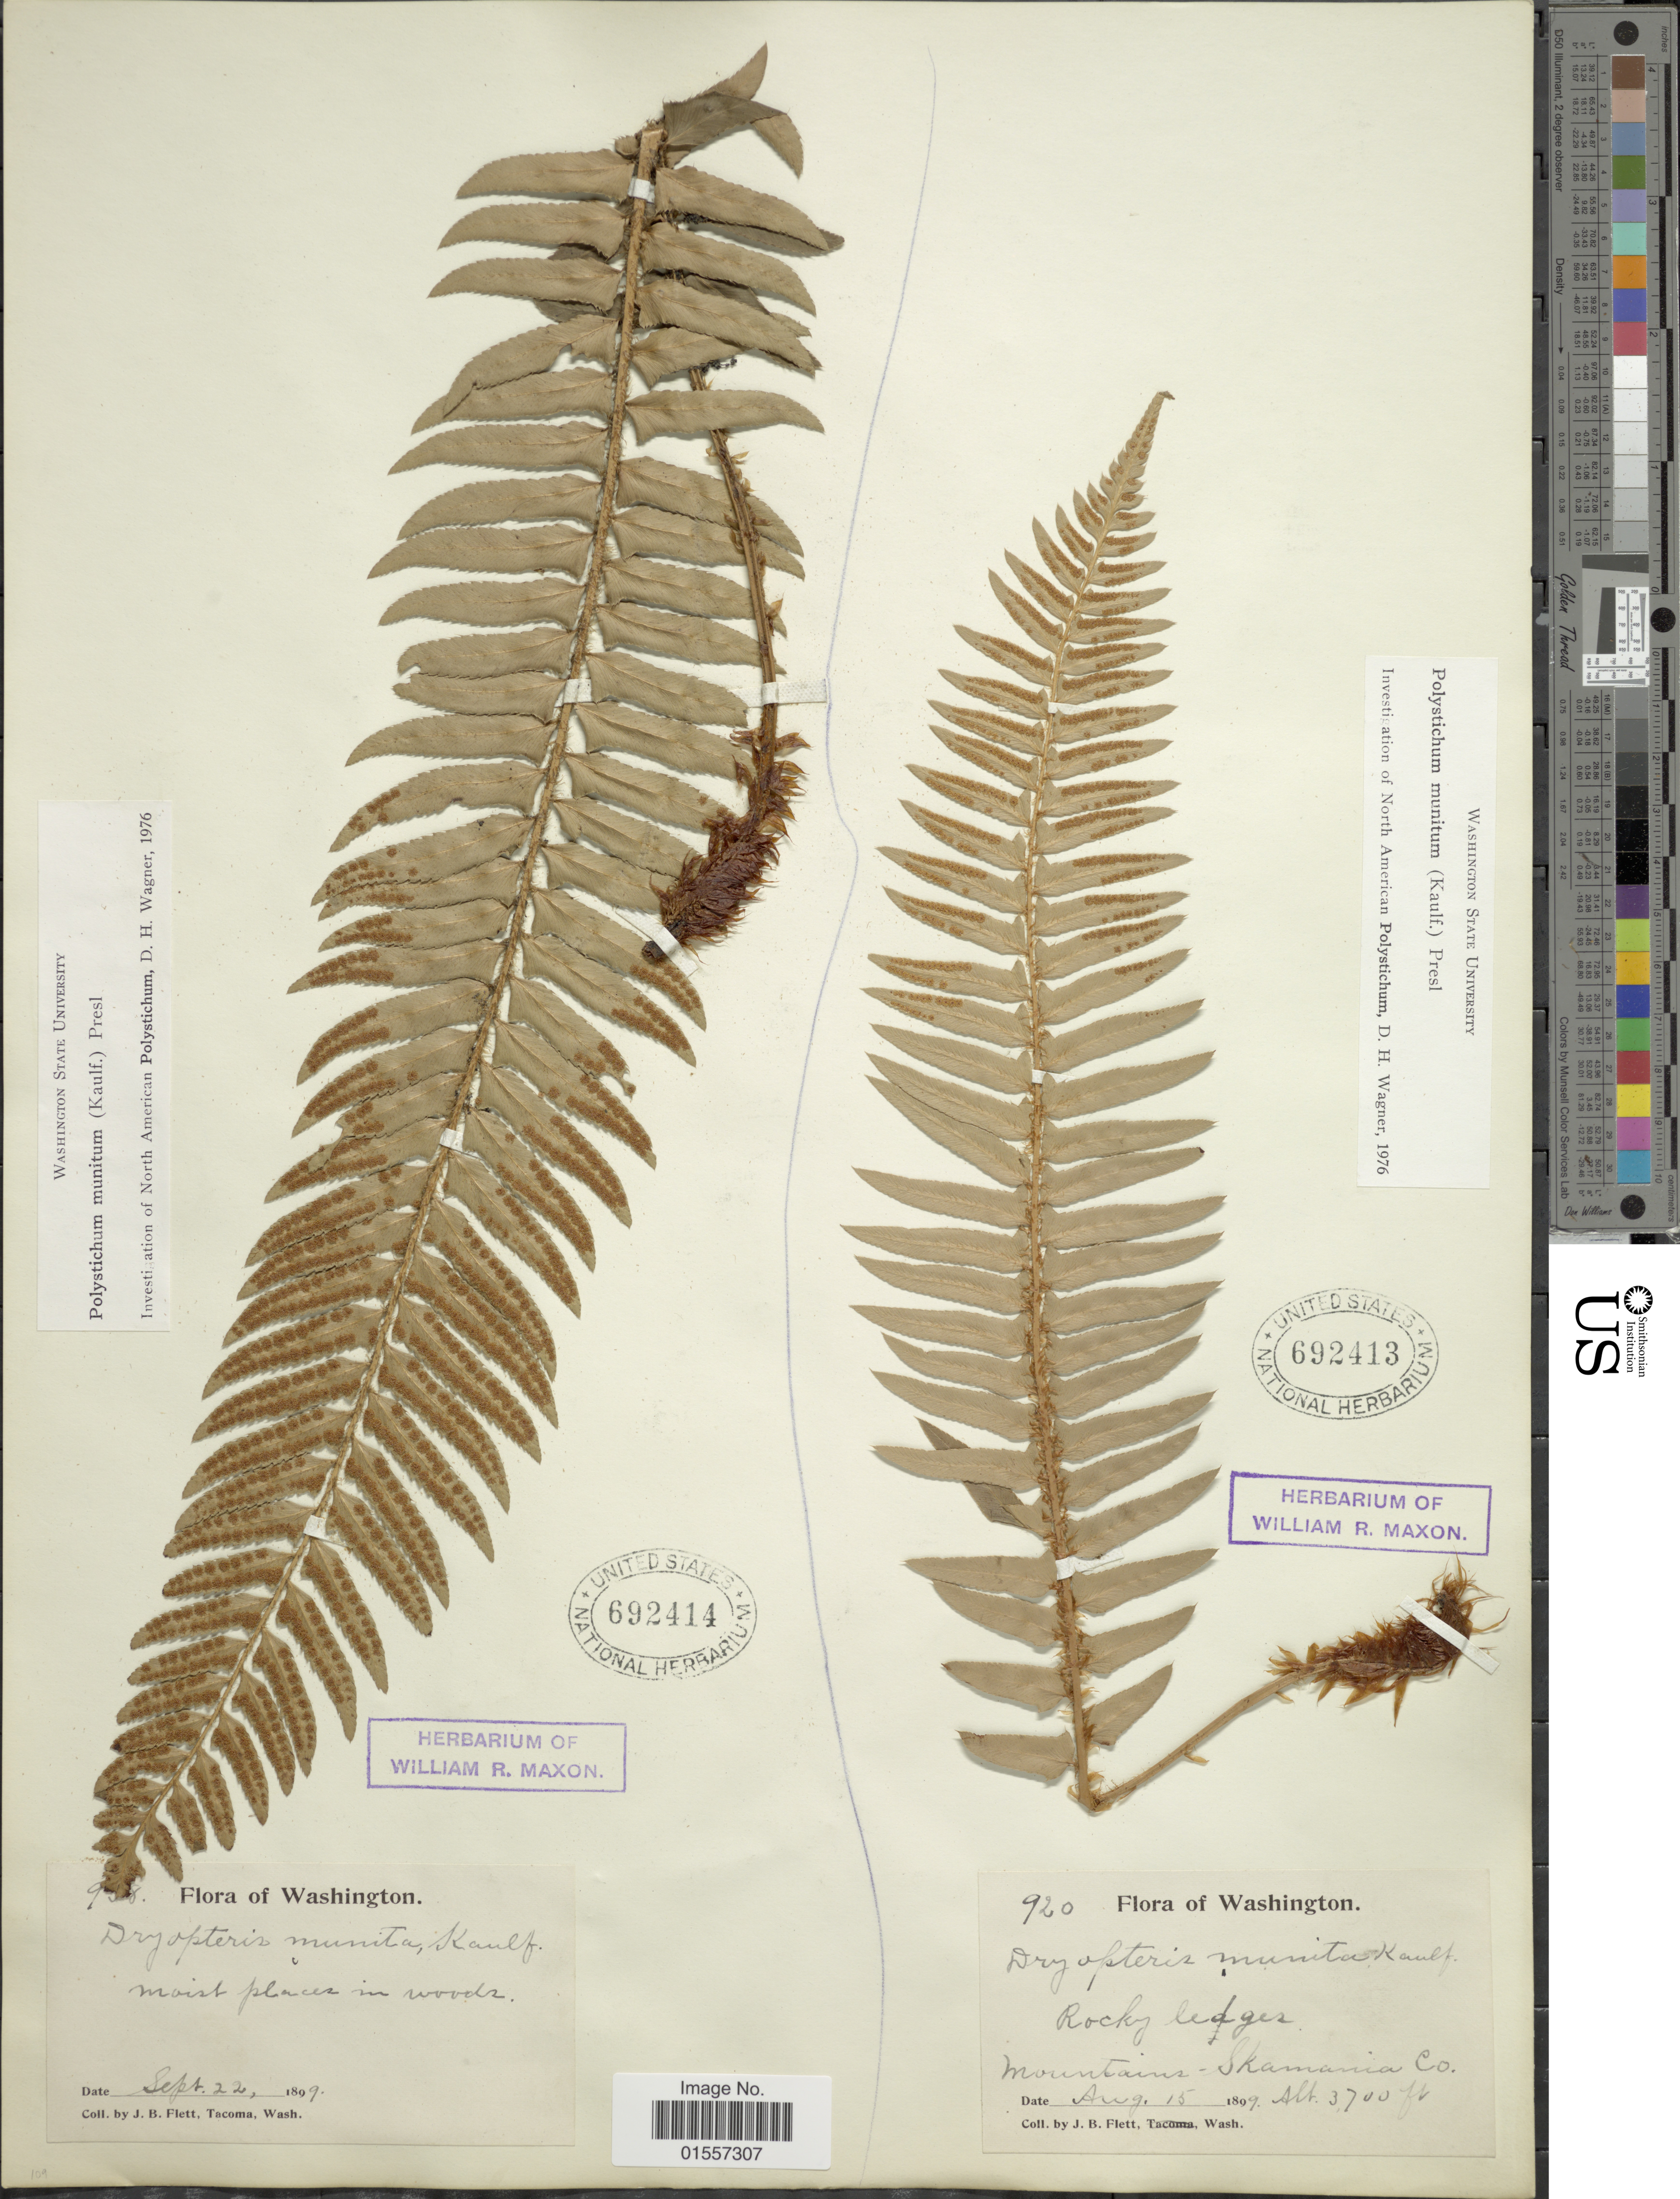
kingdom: Plantae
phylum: Tracheophyta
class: Polypodiopsida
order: Polypodiales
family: Dryopteridaceae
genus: Polystichum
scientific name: Polystichum munitum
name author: (Kaulf.) C. Presl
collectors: J. Flett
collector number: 920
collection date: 1899-08-15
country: United States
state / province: Washington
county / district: Skamania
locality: Mountains-Skamania Co.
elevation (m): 1128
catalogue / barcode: US 692413-2